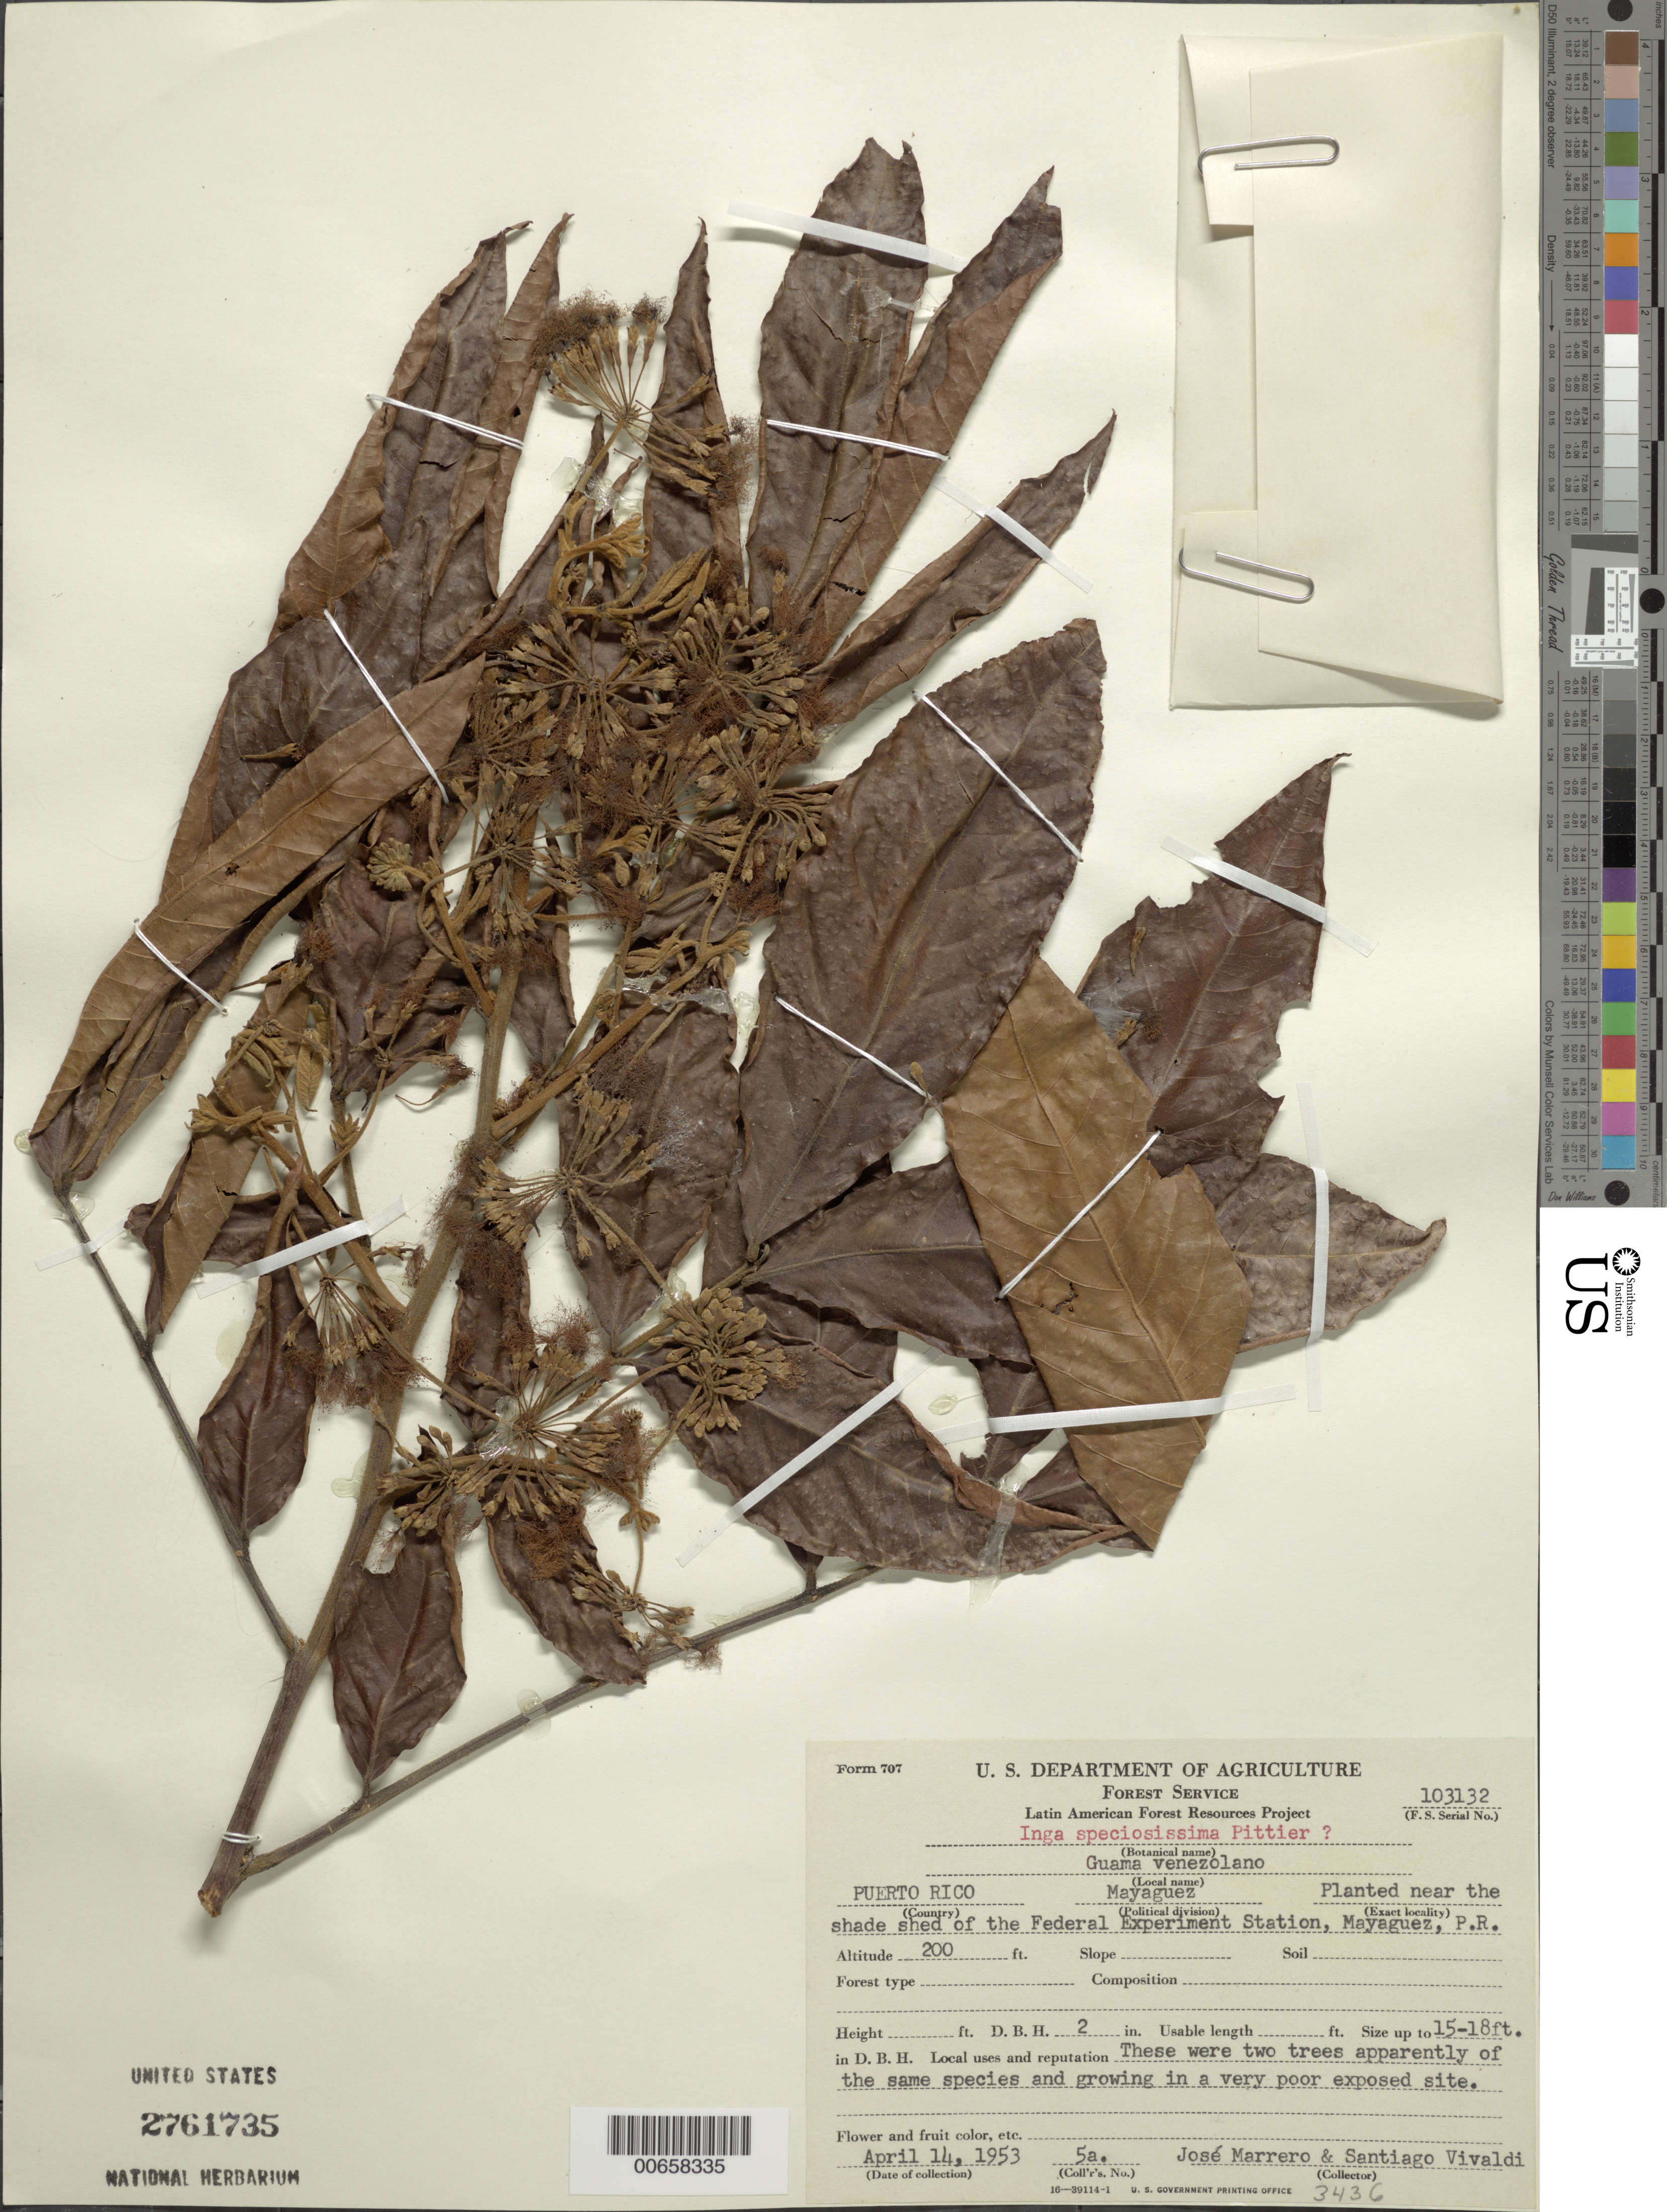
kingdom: Plantae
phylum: Tracheophyta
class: Magnoliopsida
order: Fabales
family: Fabaceae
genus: Inga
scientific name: Inga speciosissima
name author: Pittier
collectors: J. Marrero & S. Vivaldi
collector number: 5a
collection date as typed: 14 Apr 1953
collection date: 1953-04-14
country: Puerto Rico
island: Greater Antilles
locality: Federal Exp. Station, Mayaguez, planted near the shade shed of the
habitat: In a very poor exposed site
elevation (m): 61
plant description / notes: Common name: Guama venezolano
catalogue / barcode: US 2761735